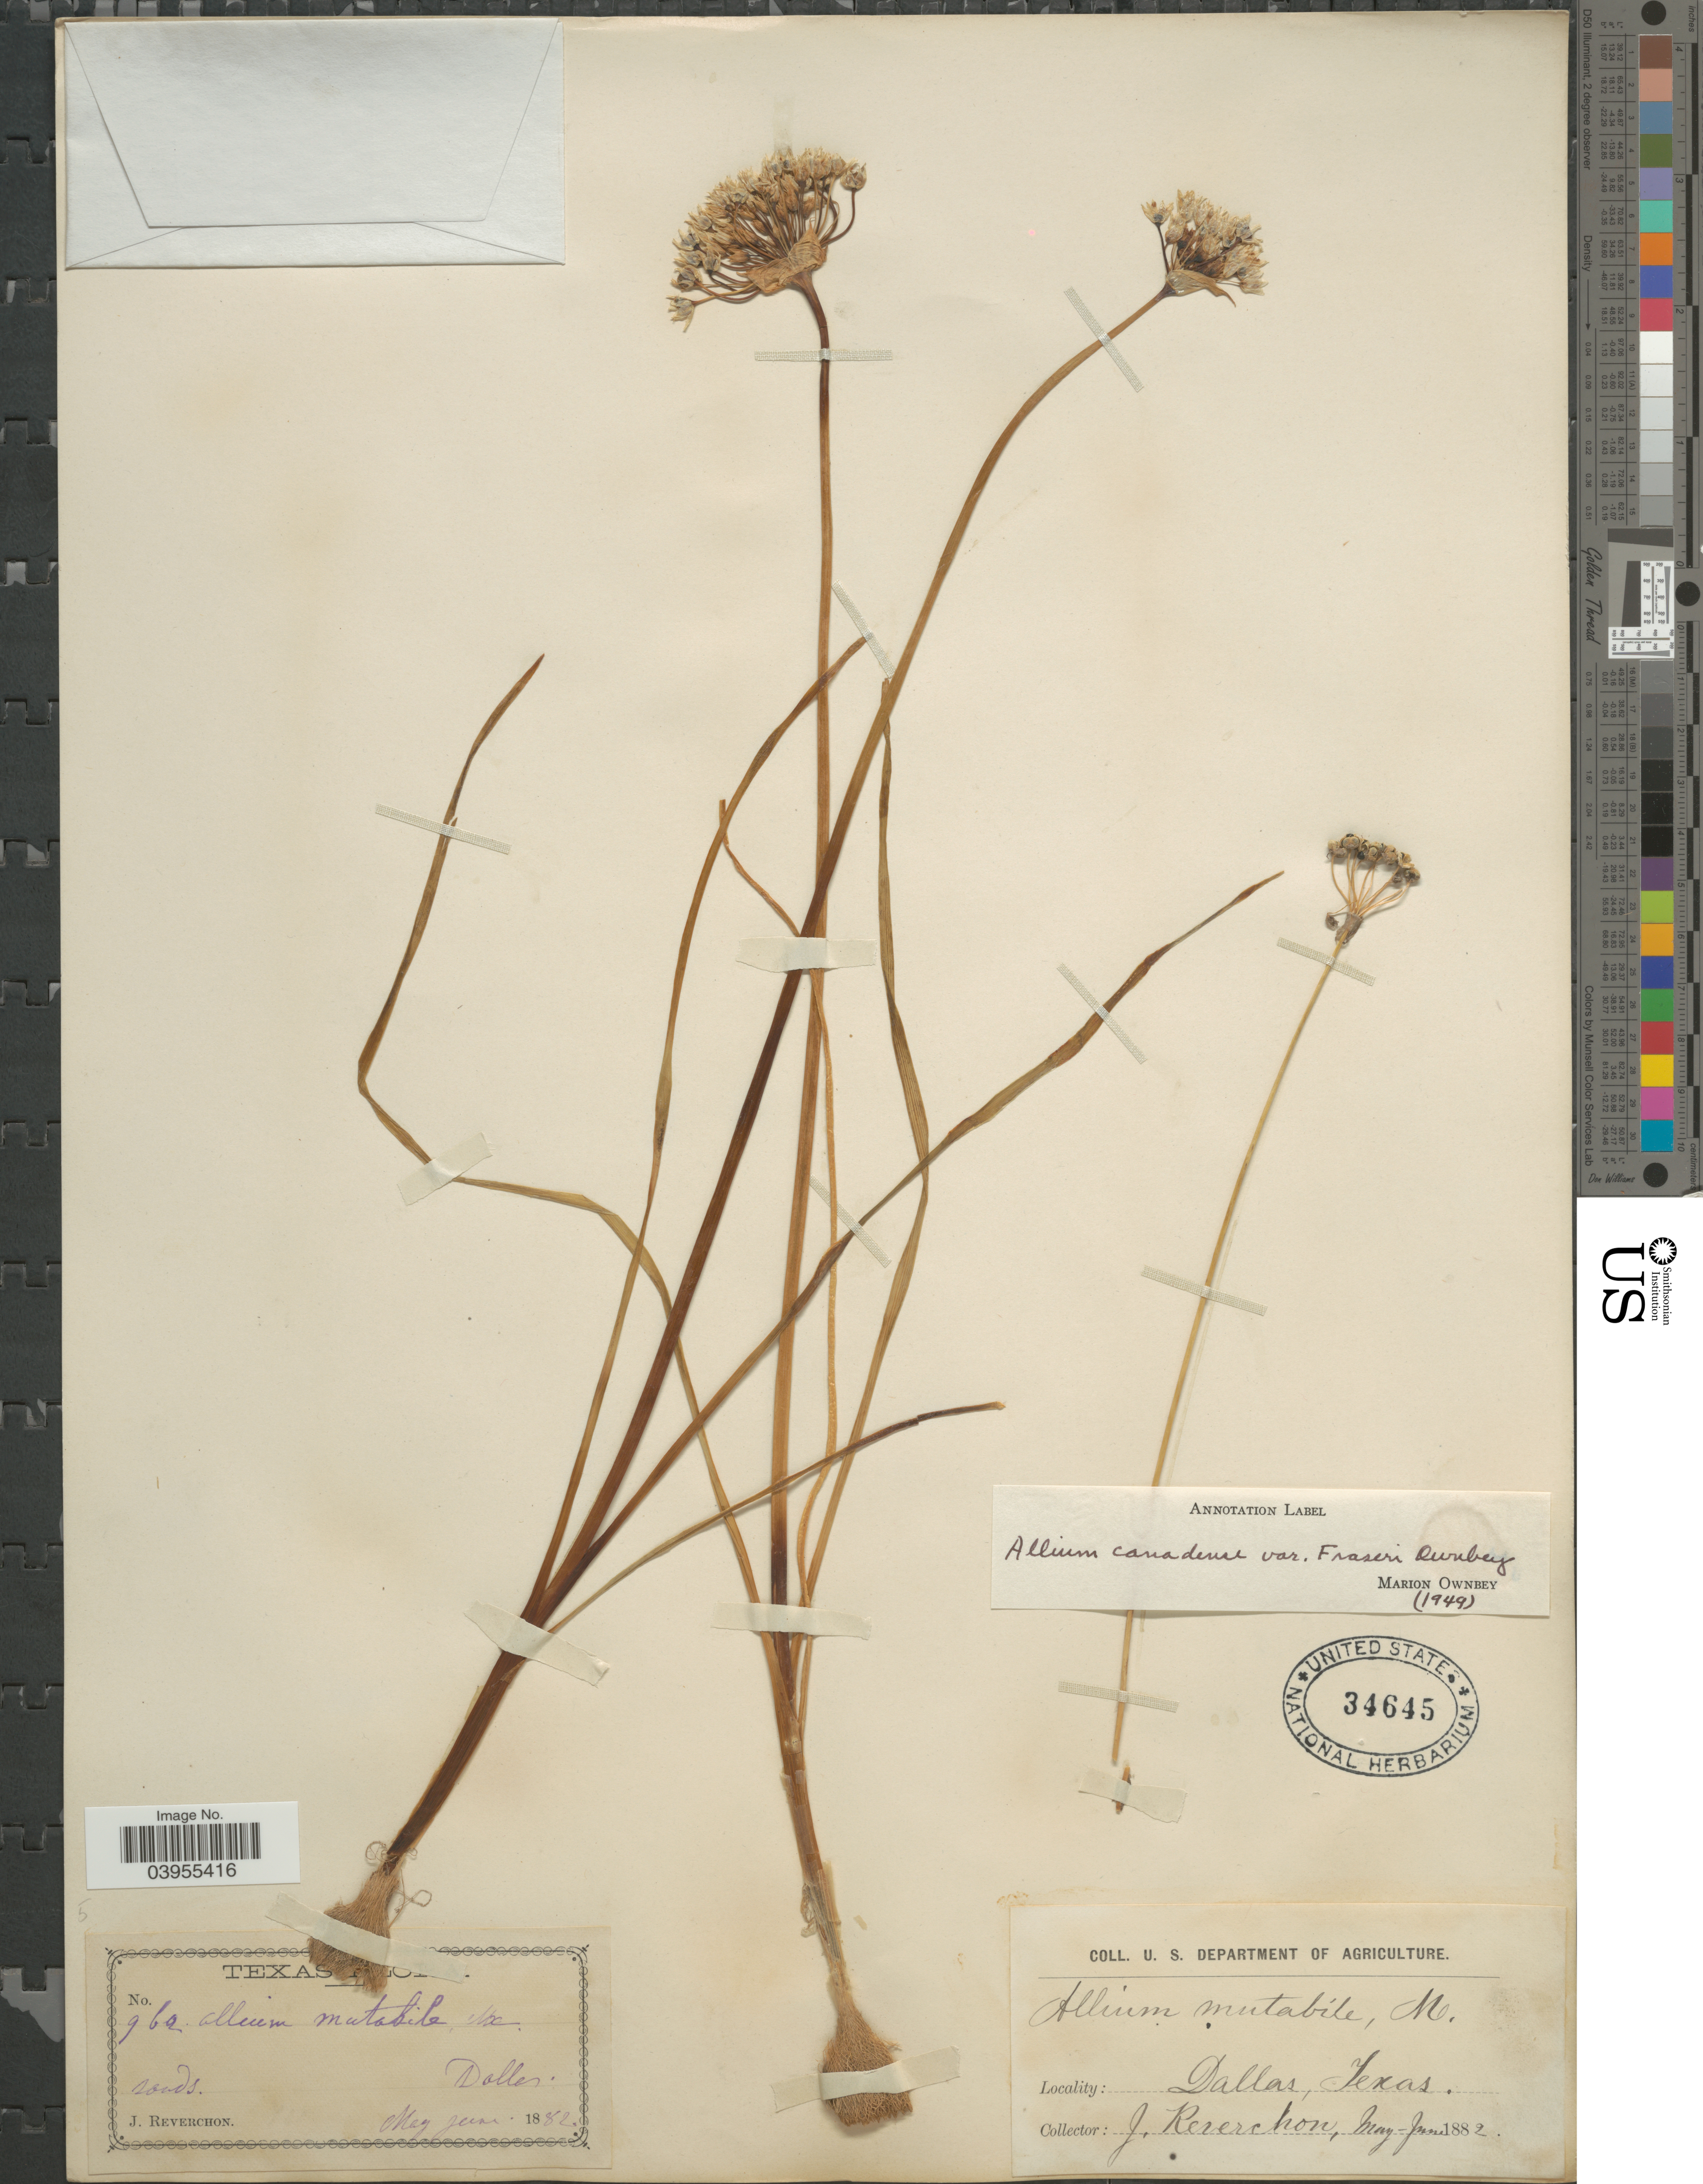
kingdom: Plantae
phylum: Tracheophyta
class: Liliopsida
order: Asparagales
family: Amaryllidaceae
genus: Allium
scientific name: Allium canadense var. fraseri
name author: Ownbey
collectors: J. Reverchon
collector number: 962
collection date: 1882-05/1882-06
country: United States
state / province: Texas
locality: Dallas.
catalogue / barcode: US 34645